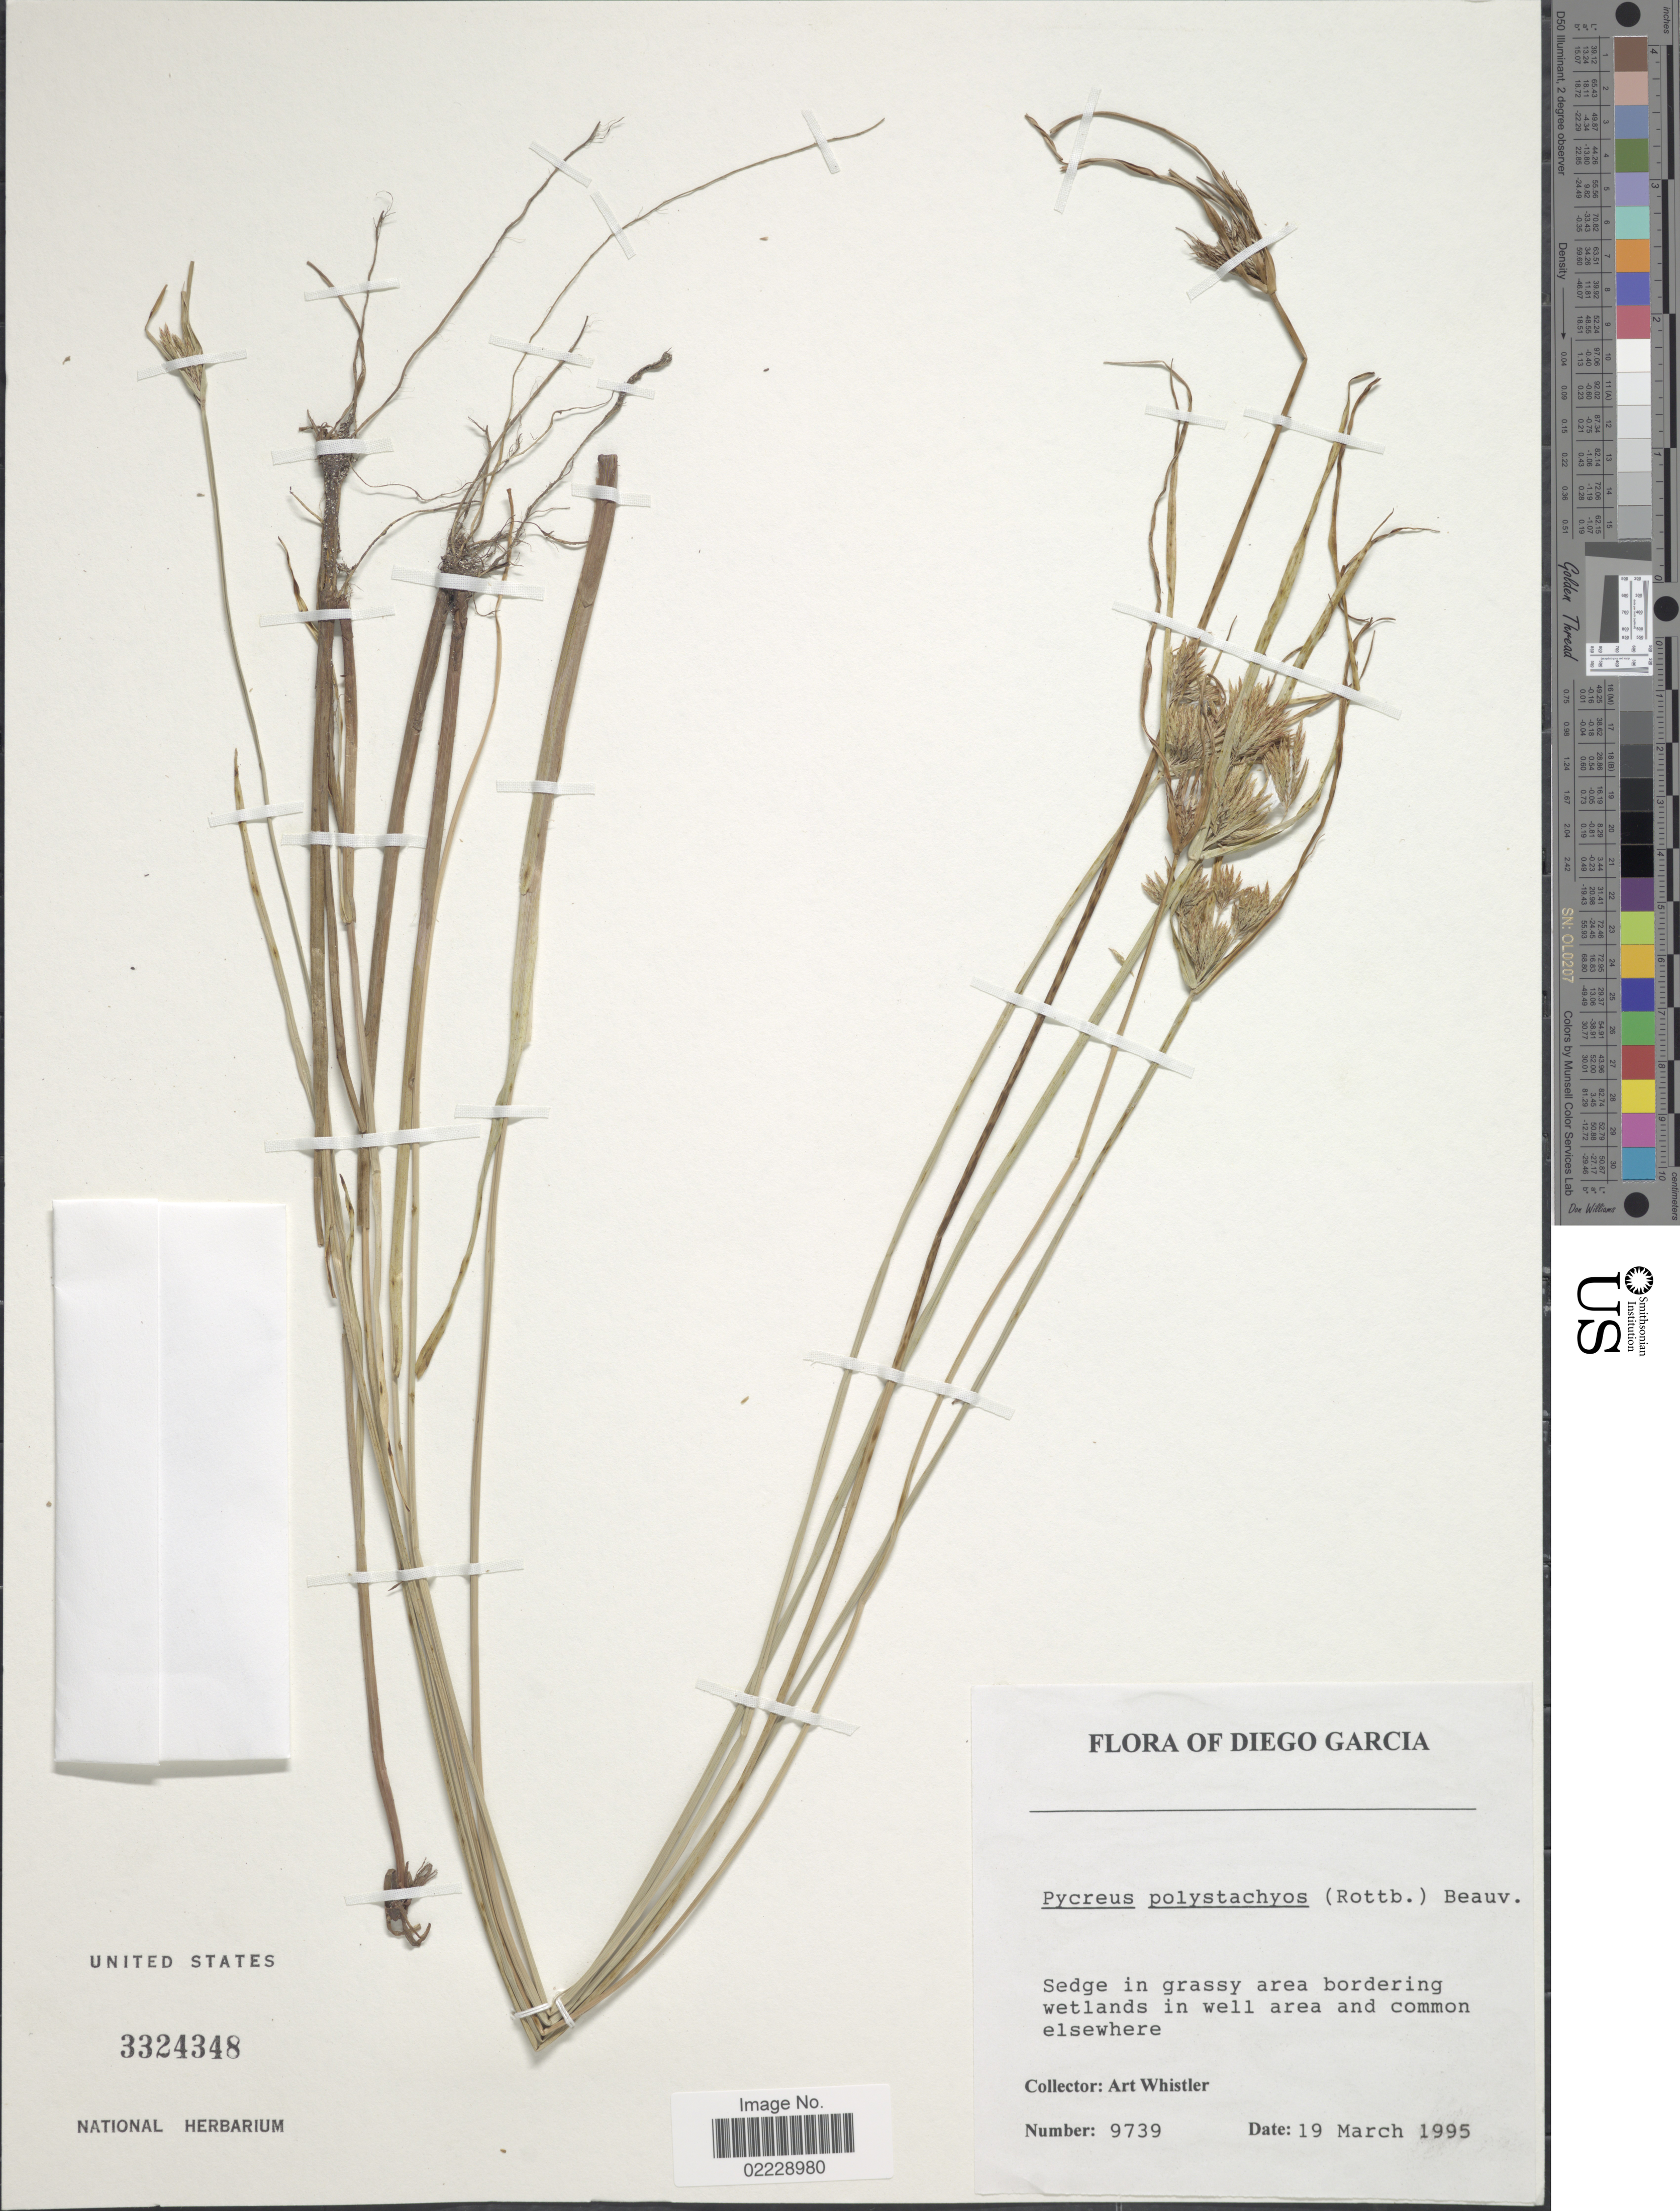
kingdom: Plantae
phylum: Tracheophyta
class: Liliopsida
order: Poales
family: Cyperaceae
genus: Cyperus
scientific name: Cyperus polystachyos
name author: Rottb.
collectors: A. Whistler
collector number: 9739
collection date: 1995-03-19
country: British Indian Ocean Territory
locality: Diego Garcia. Sedge in grassy area bordering wetlands in well area and common elsewhere.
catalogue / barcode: US 3324348